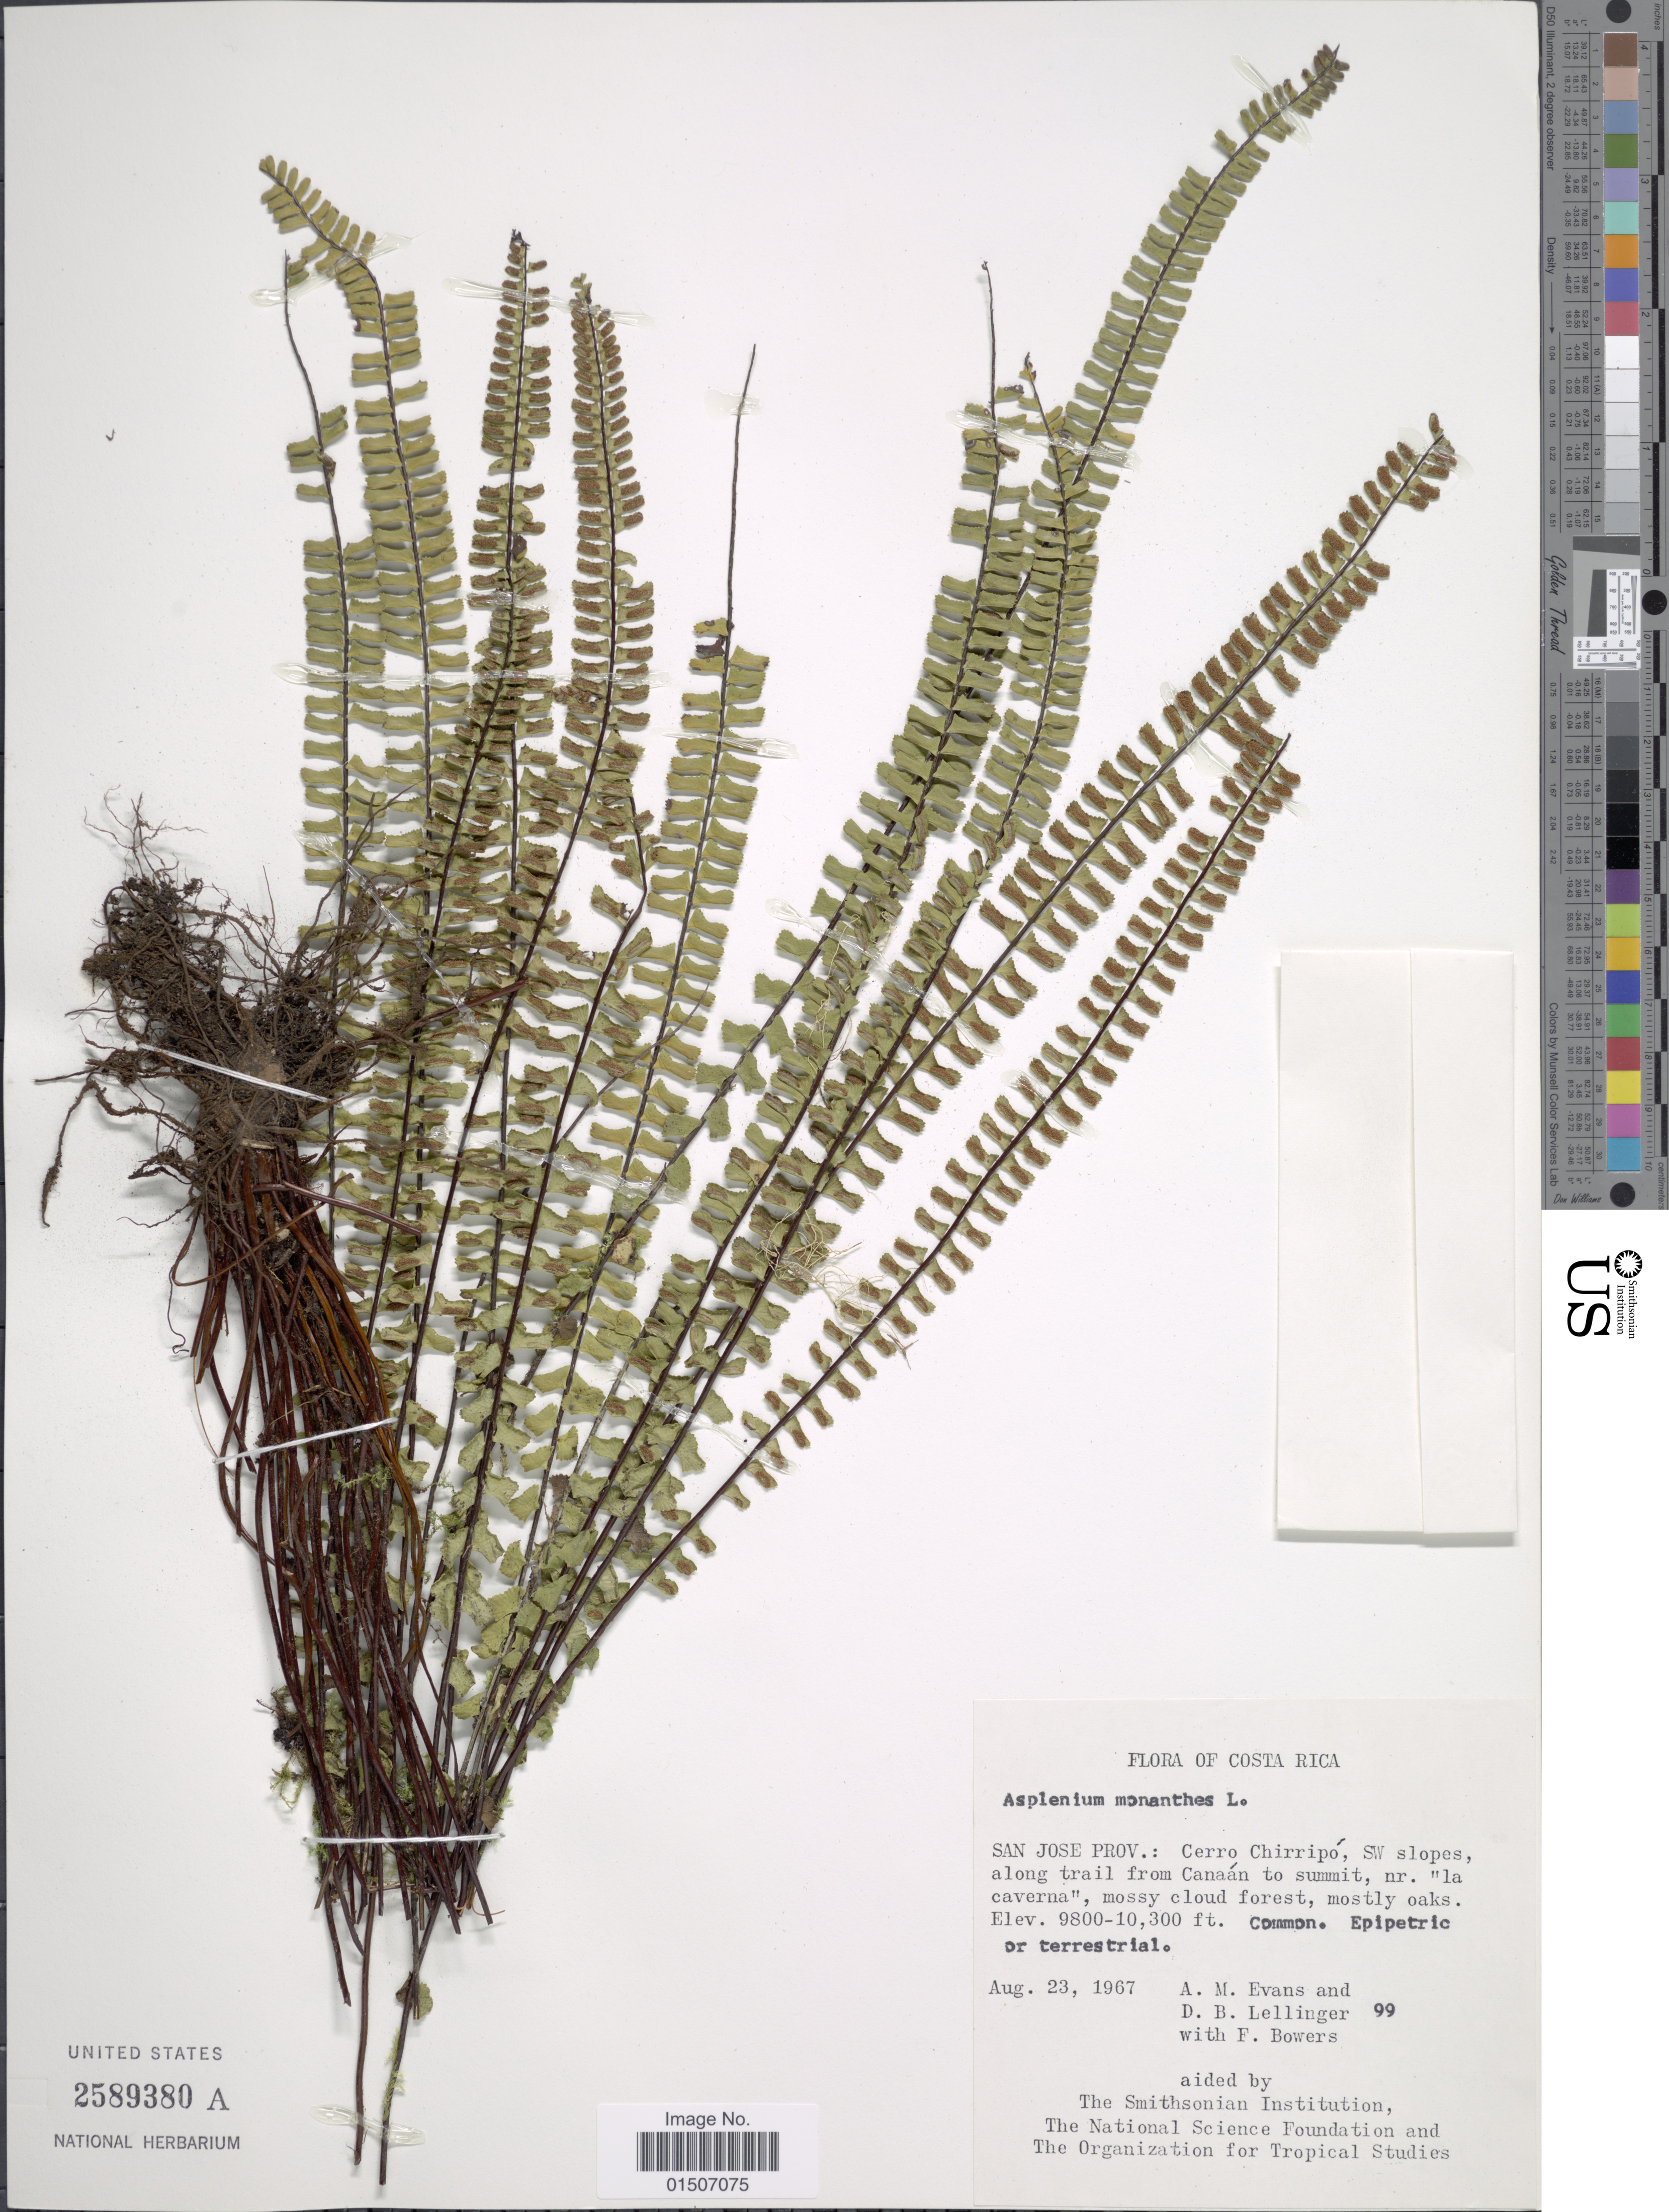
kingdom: Plantae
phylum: Tracheophyta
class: Polypodiopsida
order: Polypodiales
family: Aspleniaceae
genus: Asplenium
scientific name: Asplenium monanthes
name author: L.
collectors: A. M. Evans, D. B. Lellinger & F. Bowers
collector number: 99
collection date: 1967-08-23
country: Costa Rica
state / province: San José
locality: Cerro Chirirpó, SW slopes, along trail from Canaán to summit, nr 'la caverna'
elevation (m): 2987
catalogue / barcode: US 2589380A